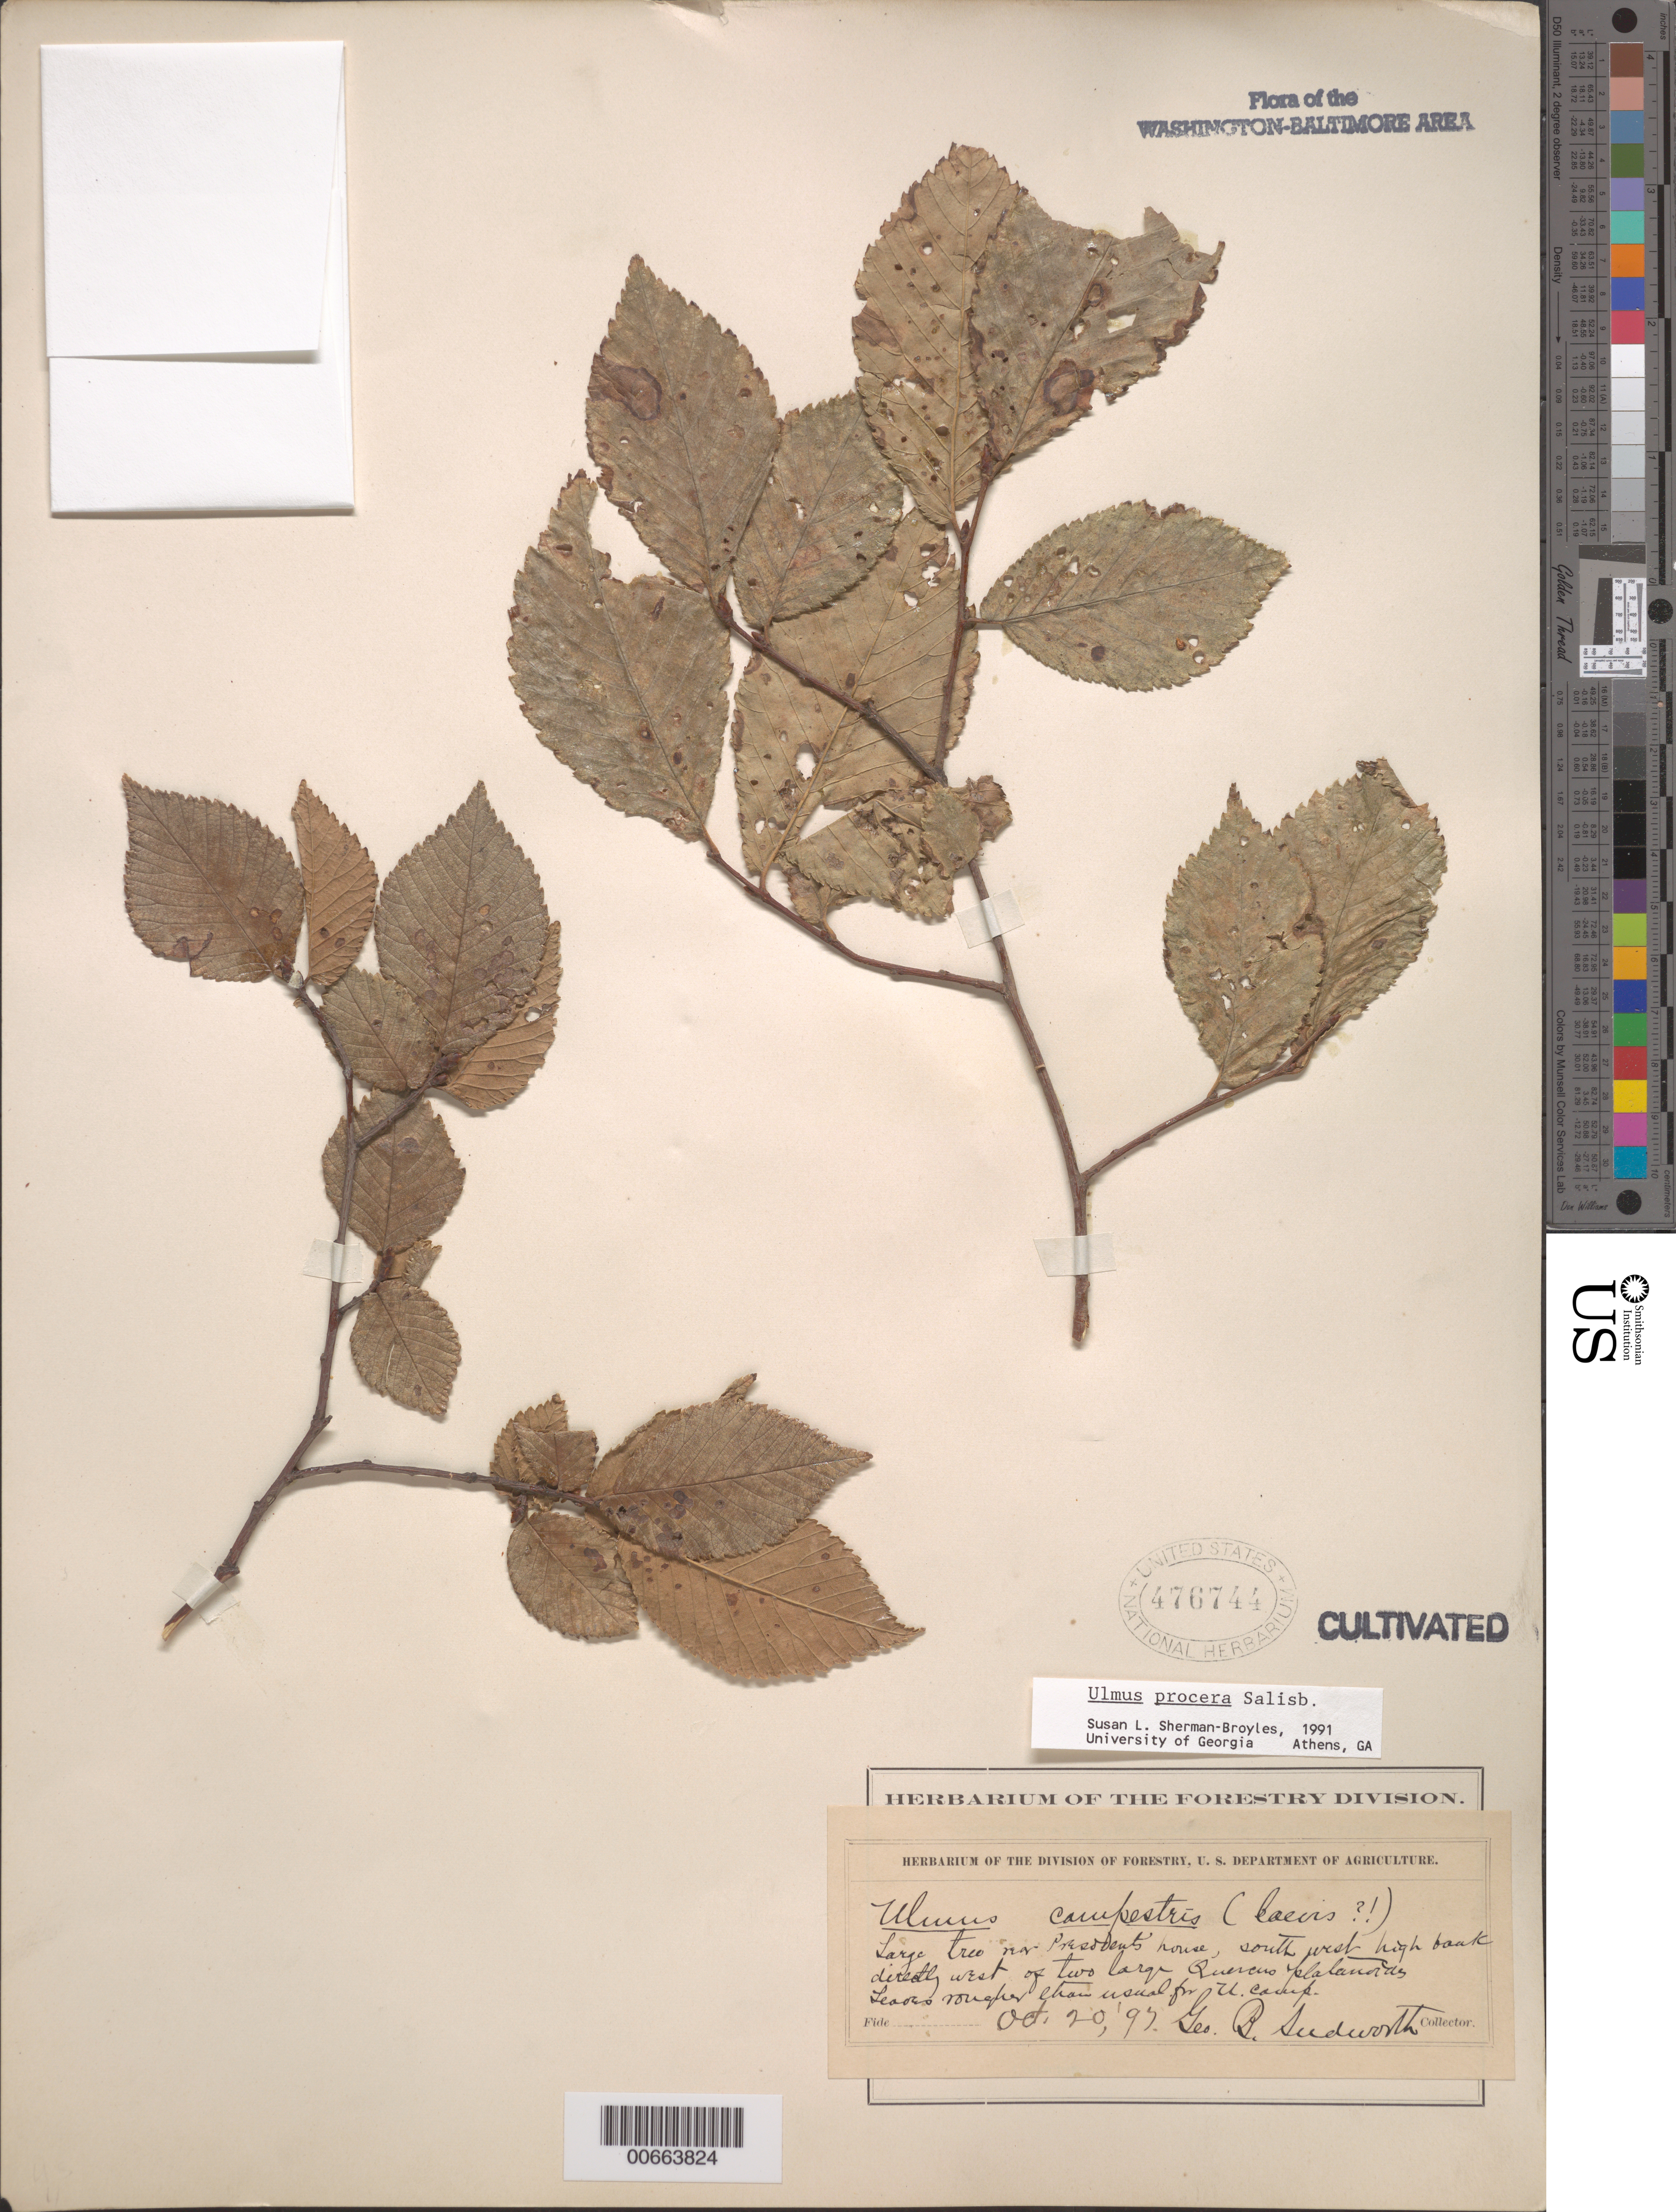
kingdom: Plantae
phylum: Tracheophyta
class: Magnoliopsida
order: Rosales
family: Ulmaceae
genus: Ulmus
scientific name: Ulmus procera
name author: Salisb.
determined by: Sherman-Broyles, Susan L., (GA), University of Georgia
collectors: G. B. Sudworth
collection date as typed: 20 Oct 1897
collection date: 1897-10-20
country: United States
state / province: District of Columbia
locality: Near Presidents House, southwest high bank directly west of two large Quercus platanoides.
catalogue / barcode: US 476744